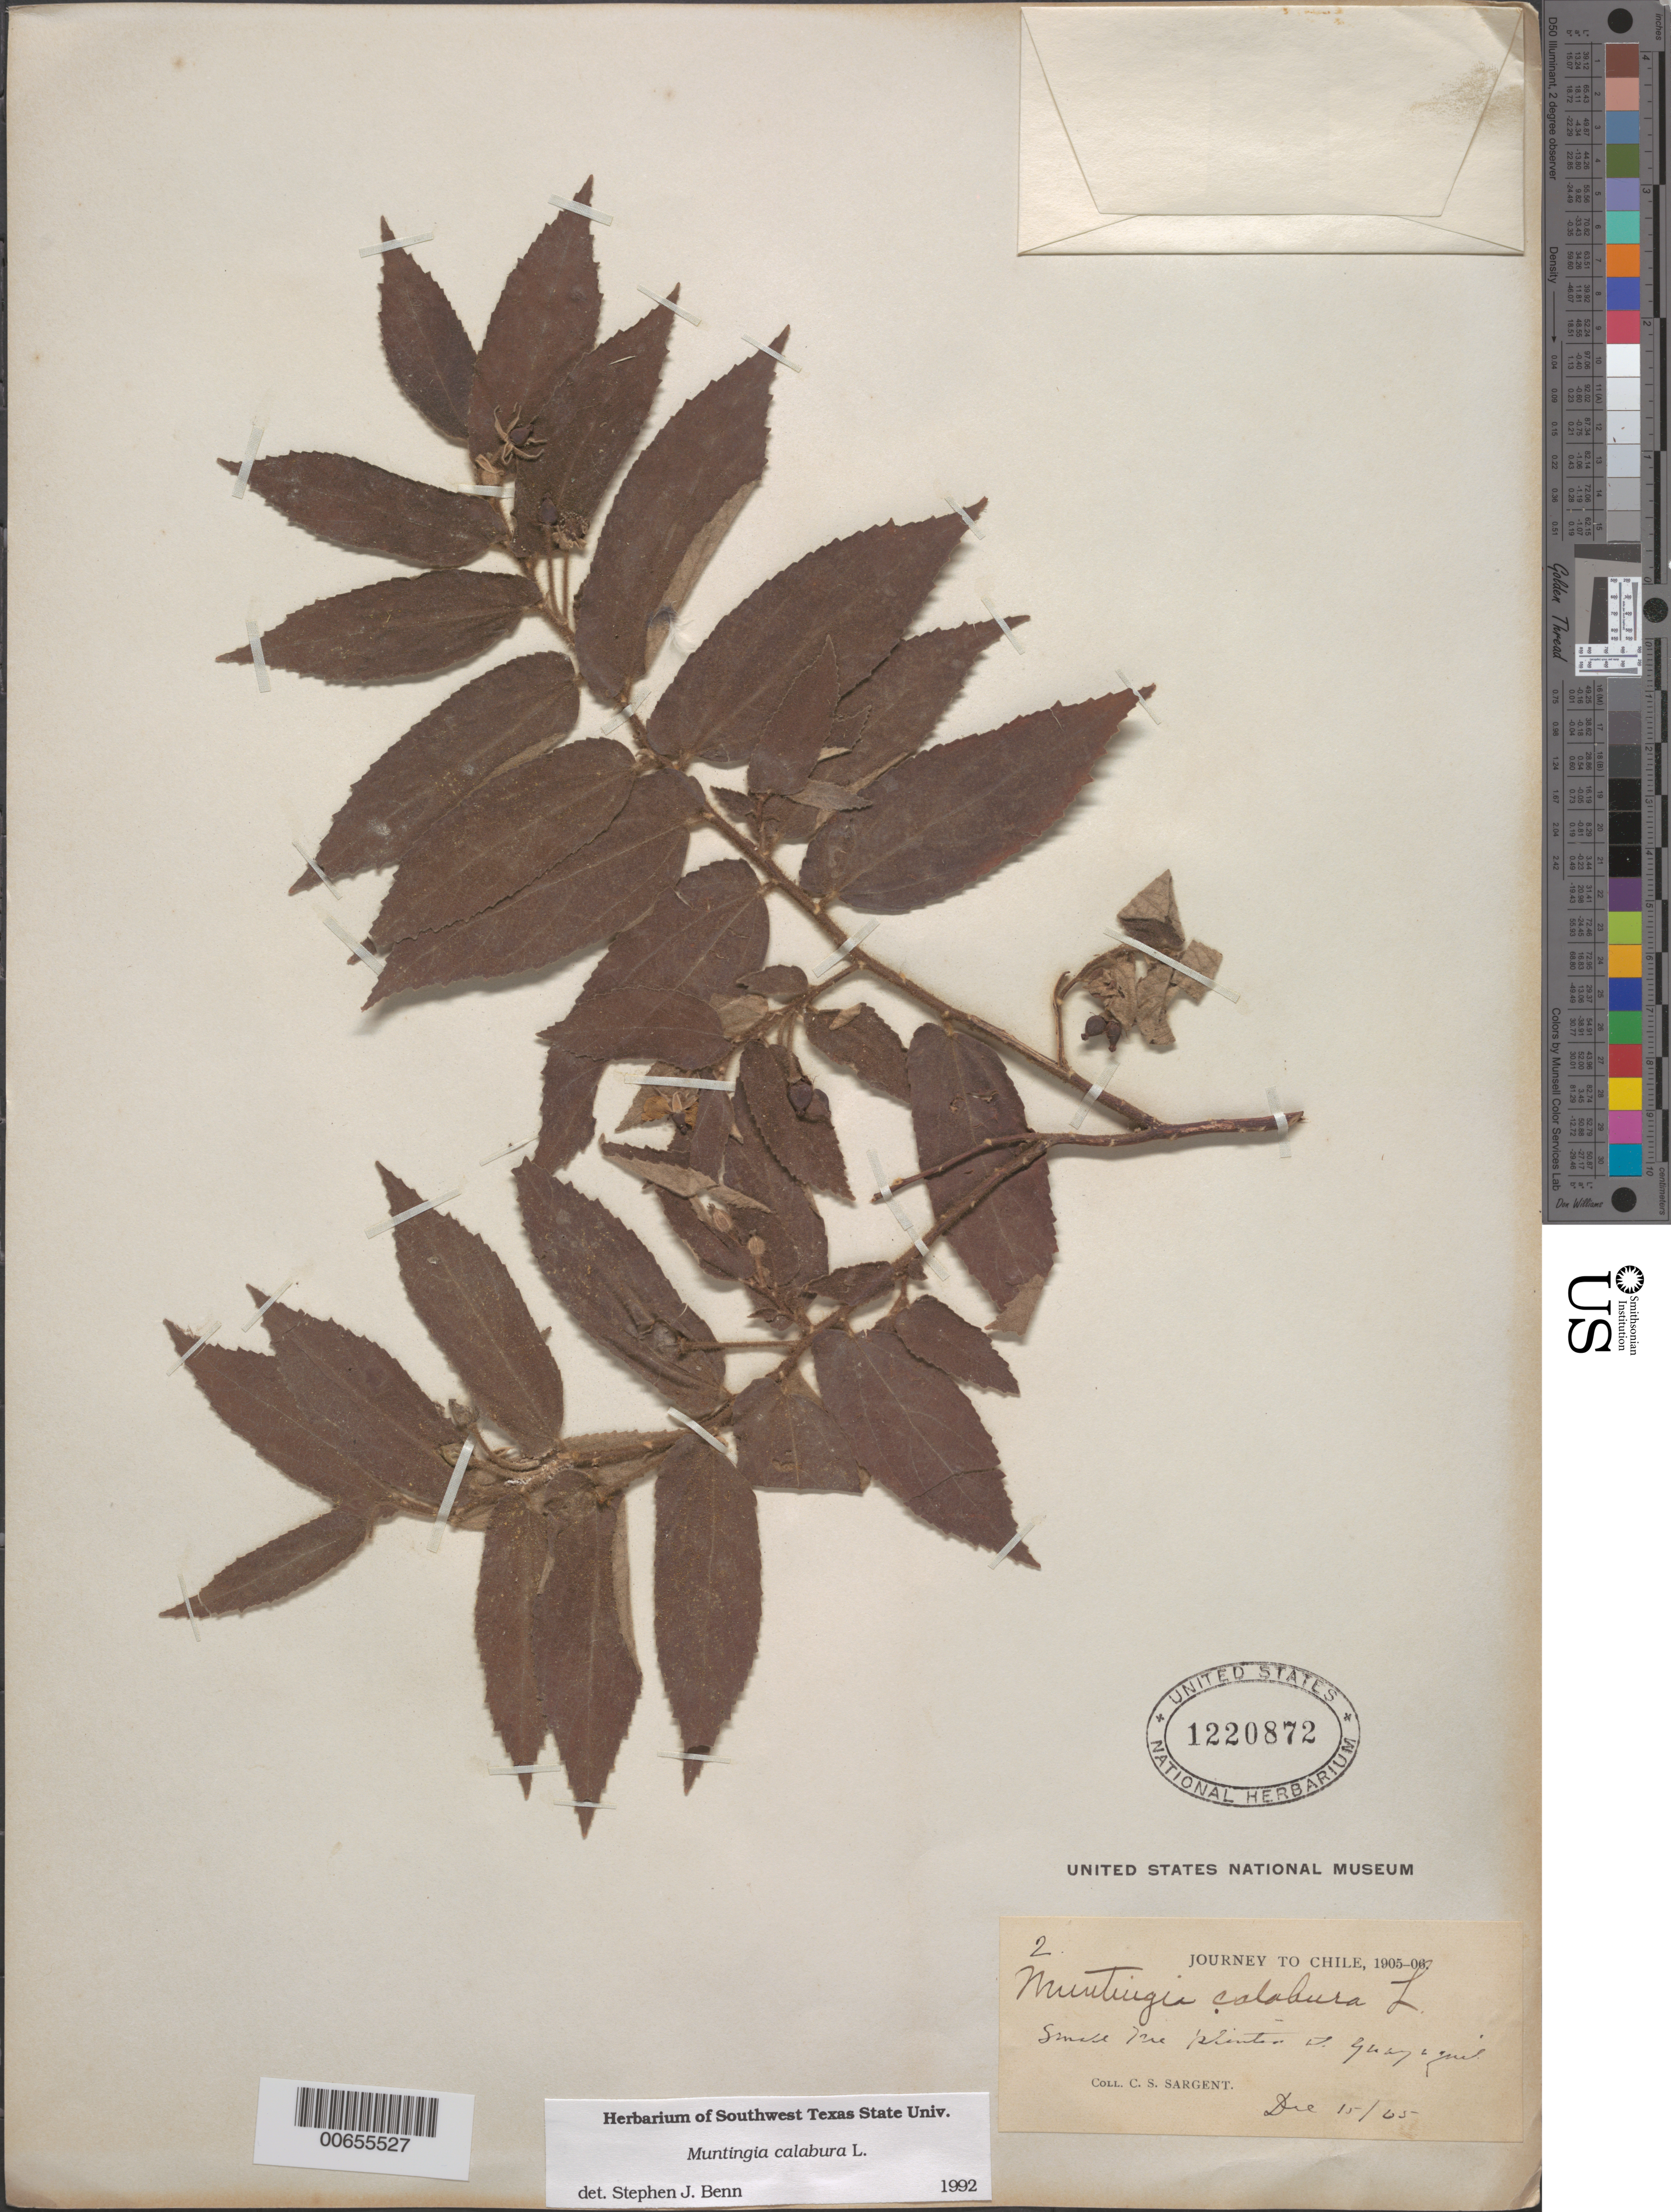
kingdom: Plantae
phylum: Tracheophyta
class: Magnoliopsida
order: Malvales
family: Muntingiaceae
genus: Muntingia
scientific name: Muntingia calabura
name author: L.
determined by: Benn, S. J.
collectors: C. S. Sargent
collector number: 2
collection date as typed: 15 Dec 1905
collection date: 1905-12-15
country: Ecuador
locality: Plantations at Guayaquil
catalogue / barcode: US 1220872